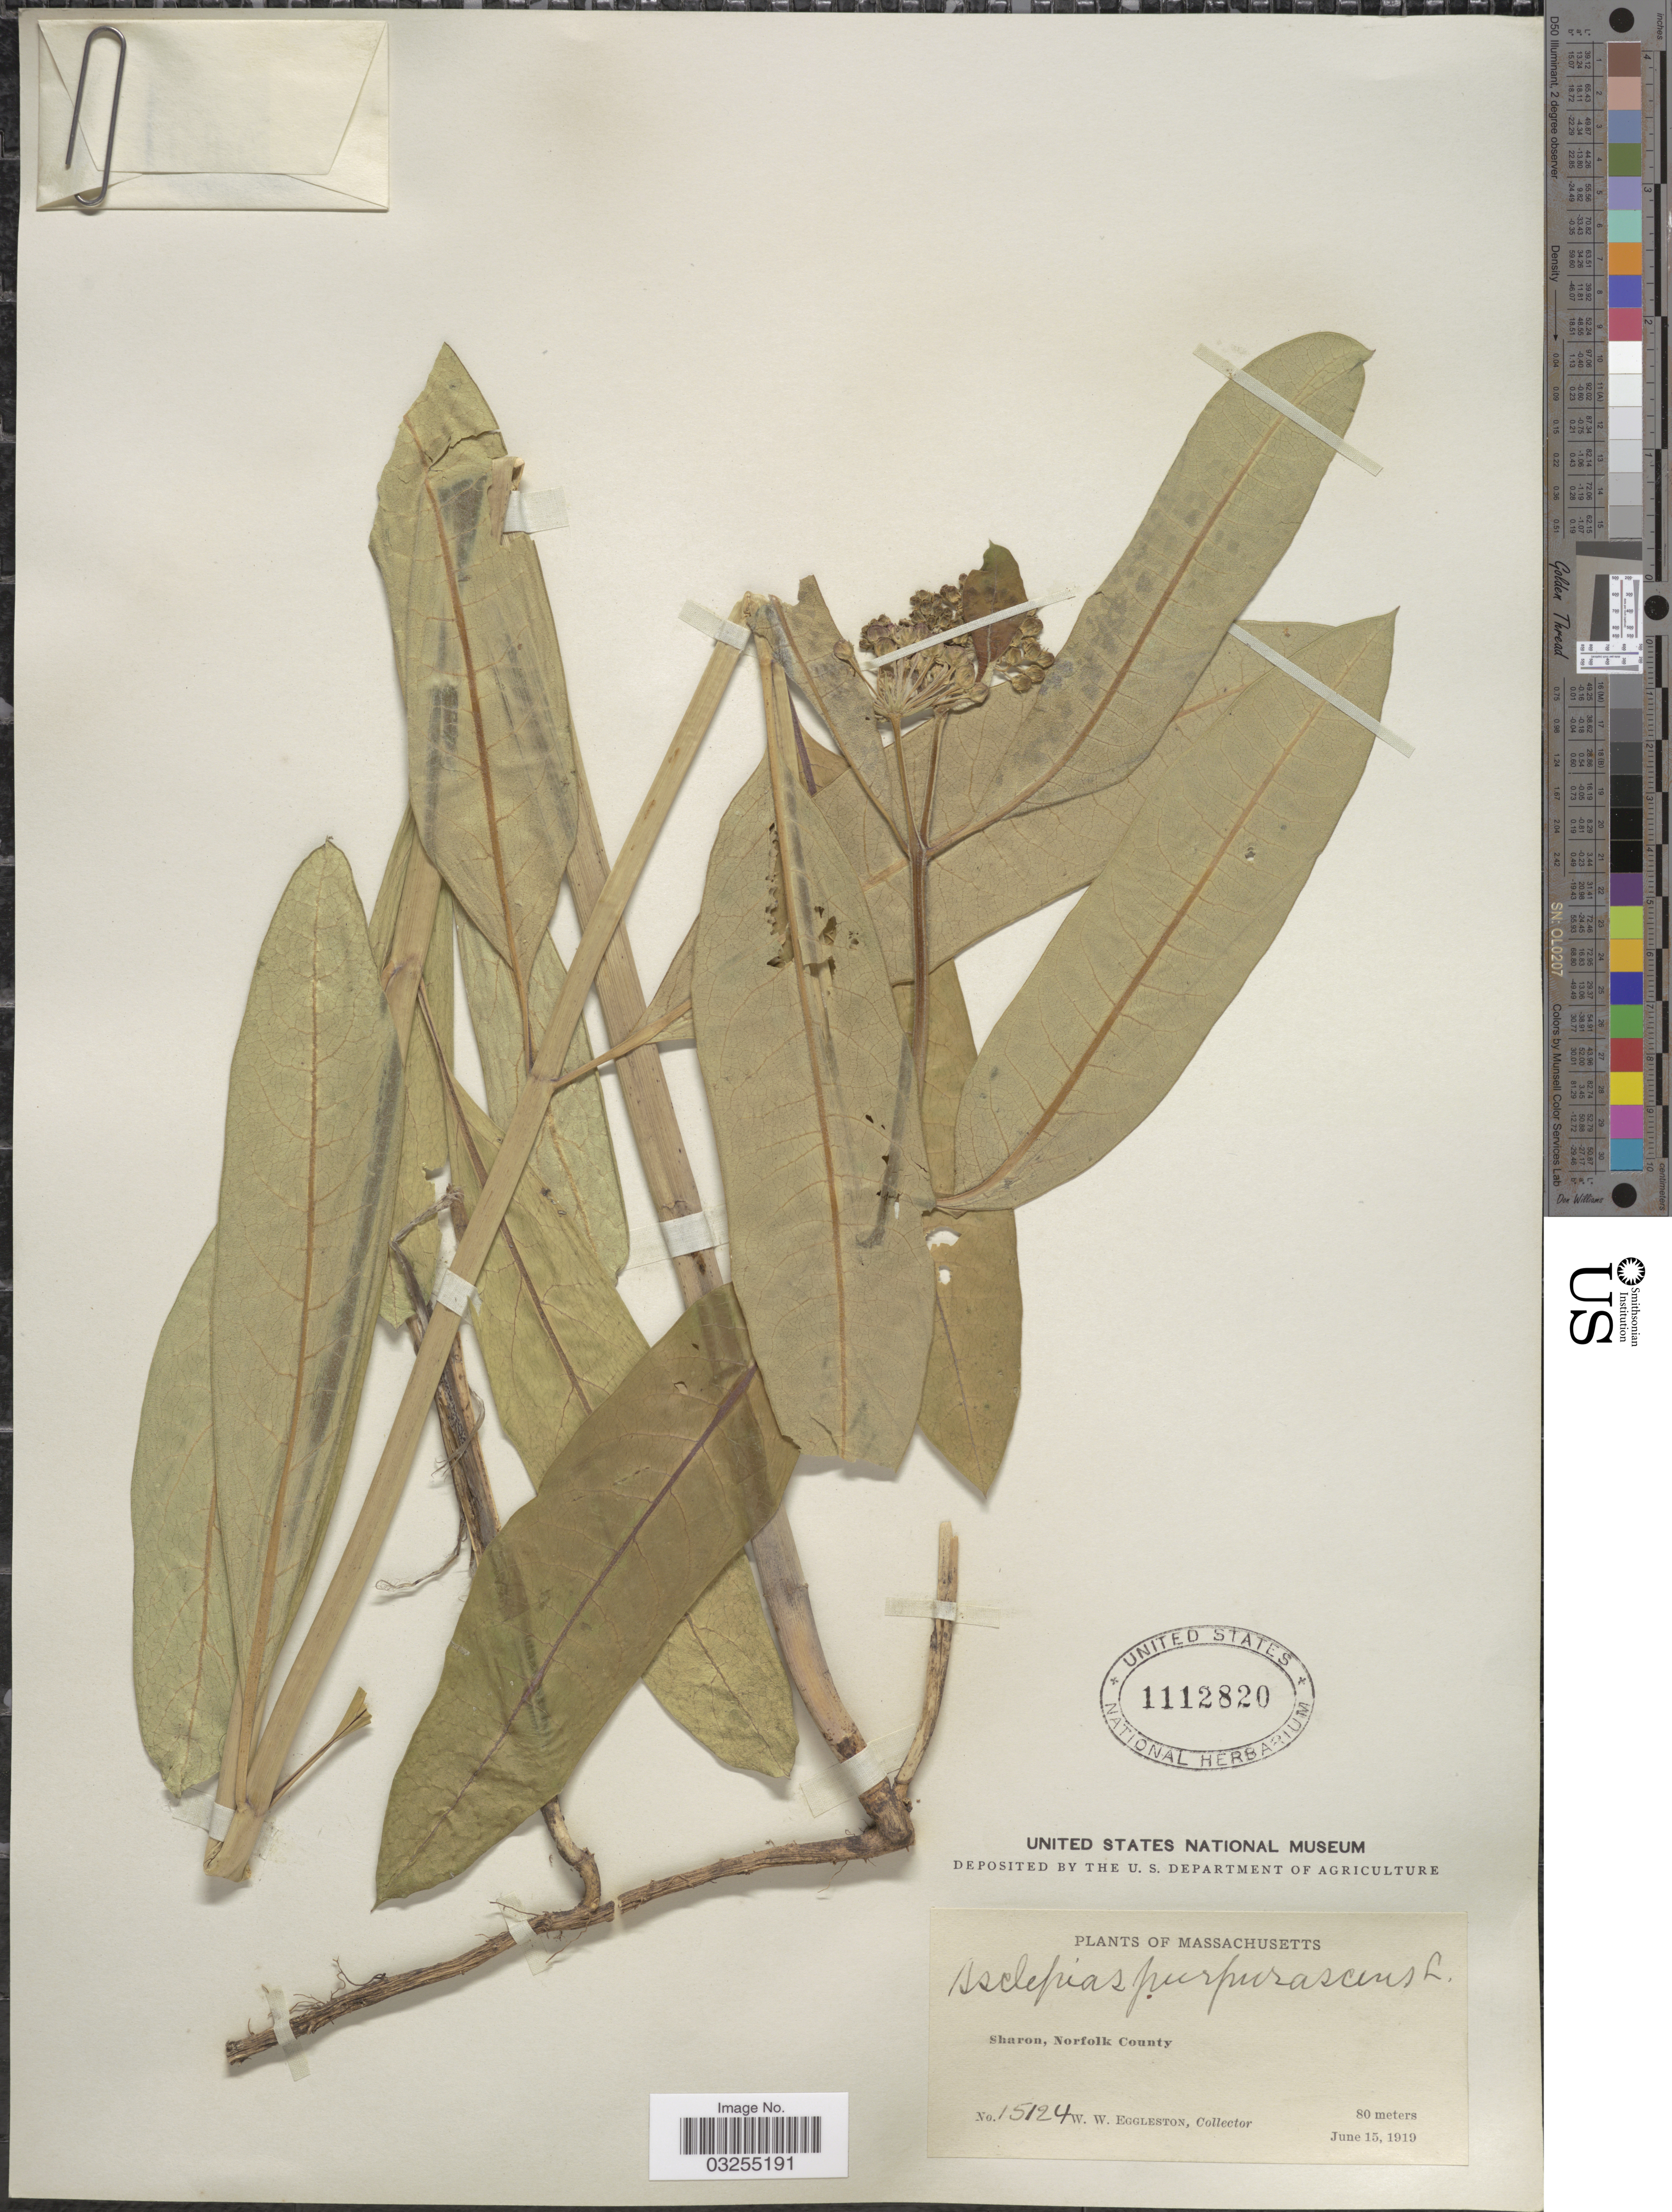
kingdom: Plantae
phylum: Tracheophyta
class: Magnoliopsida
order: Gentianales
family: Apocynaceae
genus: Asclepias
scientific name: Asclepias purpurascens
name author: L.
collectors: W. W. Eggleston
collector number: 15124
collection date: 1919-06-15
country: United States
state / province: Massachusetts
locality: Sharon, Norfolk County.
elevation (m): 80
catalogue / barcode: US 1112820